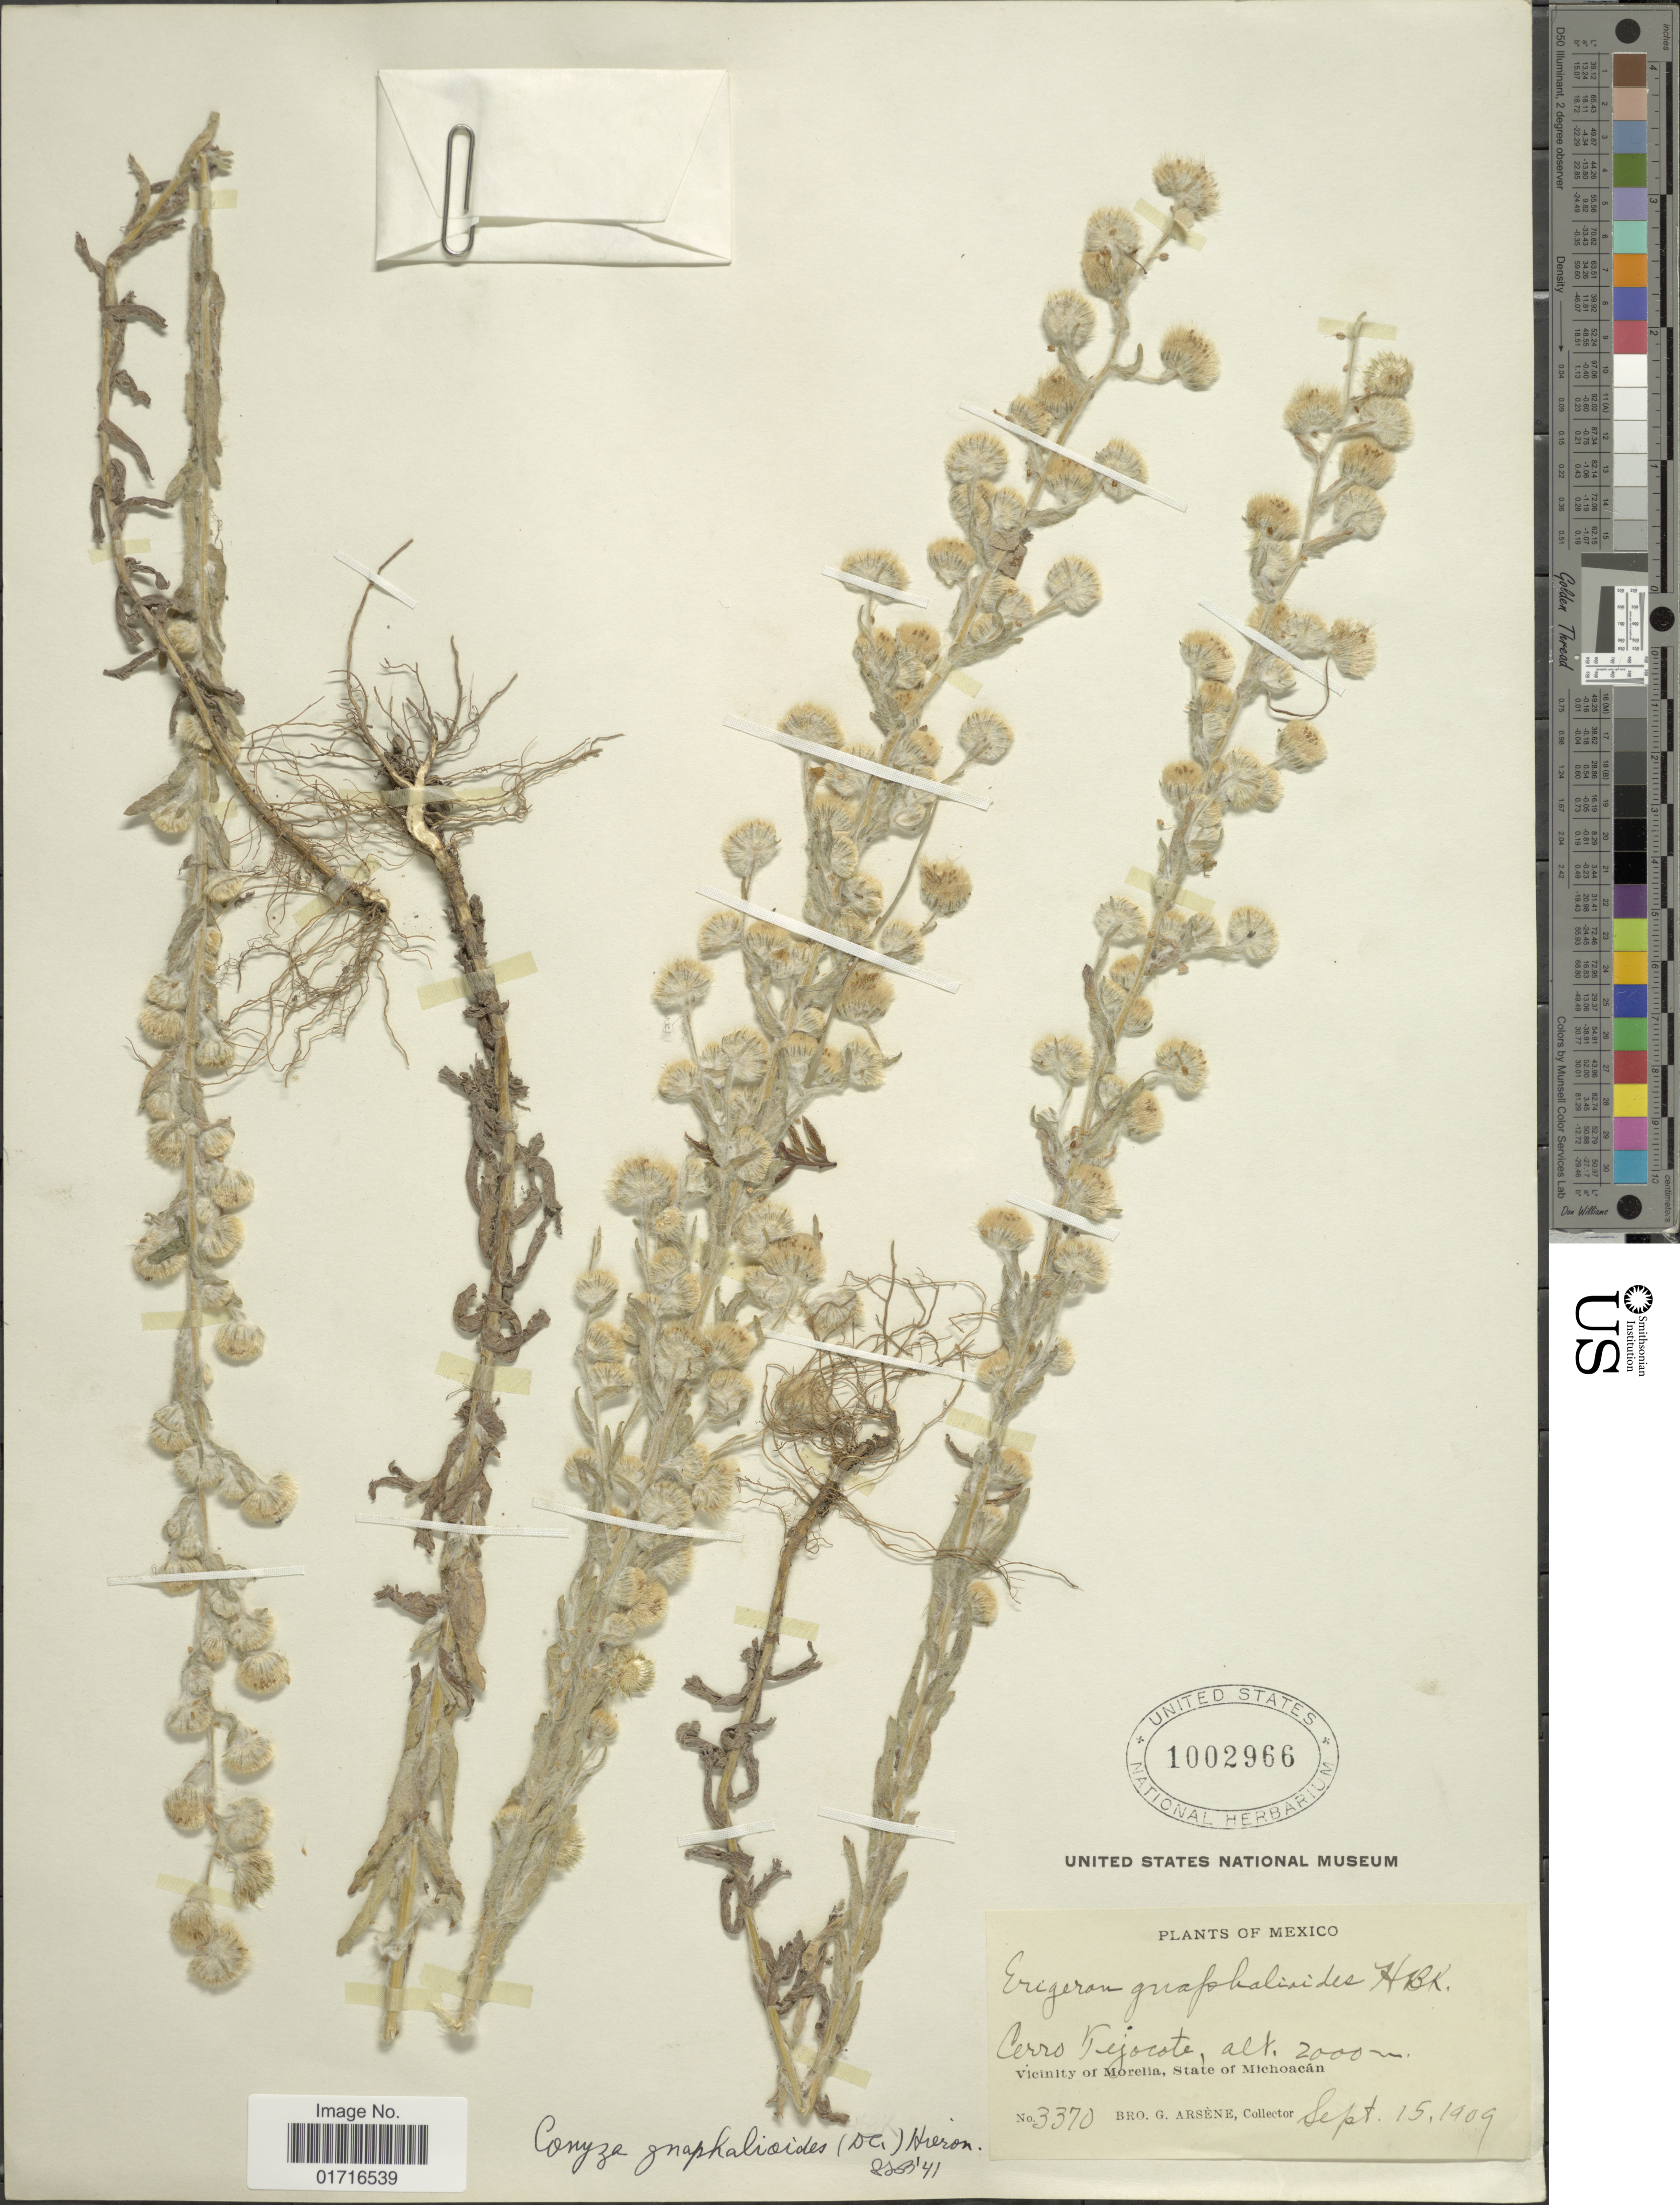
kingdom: Plantae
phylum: Tracheophyta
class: Magnoliopsida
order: Asterales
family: Asteraceae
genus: Conyza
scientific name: Conyza gnaphalioides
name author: Kunth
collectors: Bro. G. Arsène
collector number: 3370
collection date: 1909-09-15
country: Mexico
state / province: Michoacán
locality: Cerro Viejocote, Vicinity of Morelia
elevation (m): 2000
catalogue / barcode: US 1002966